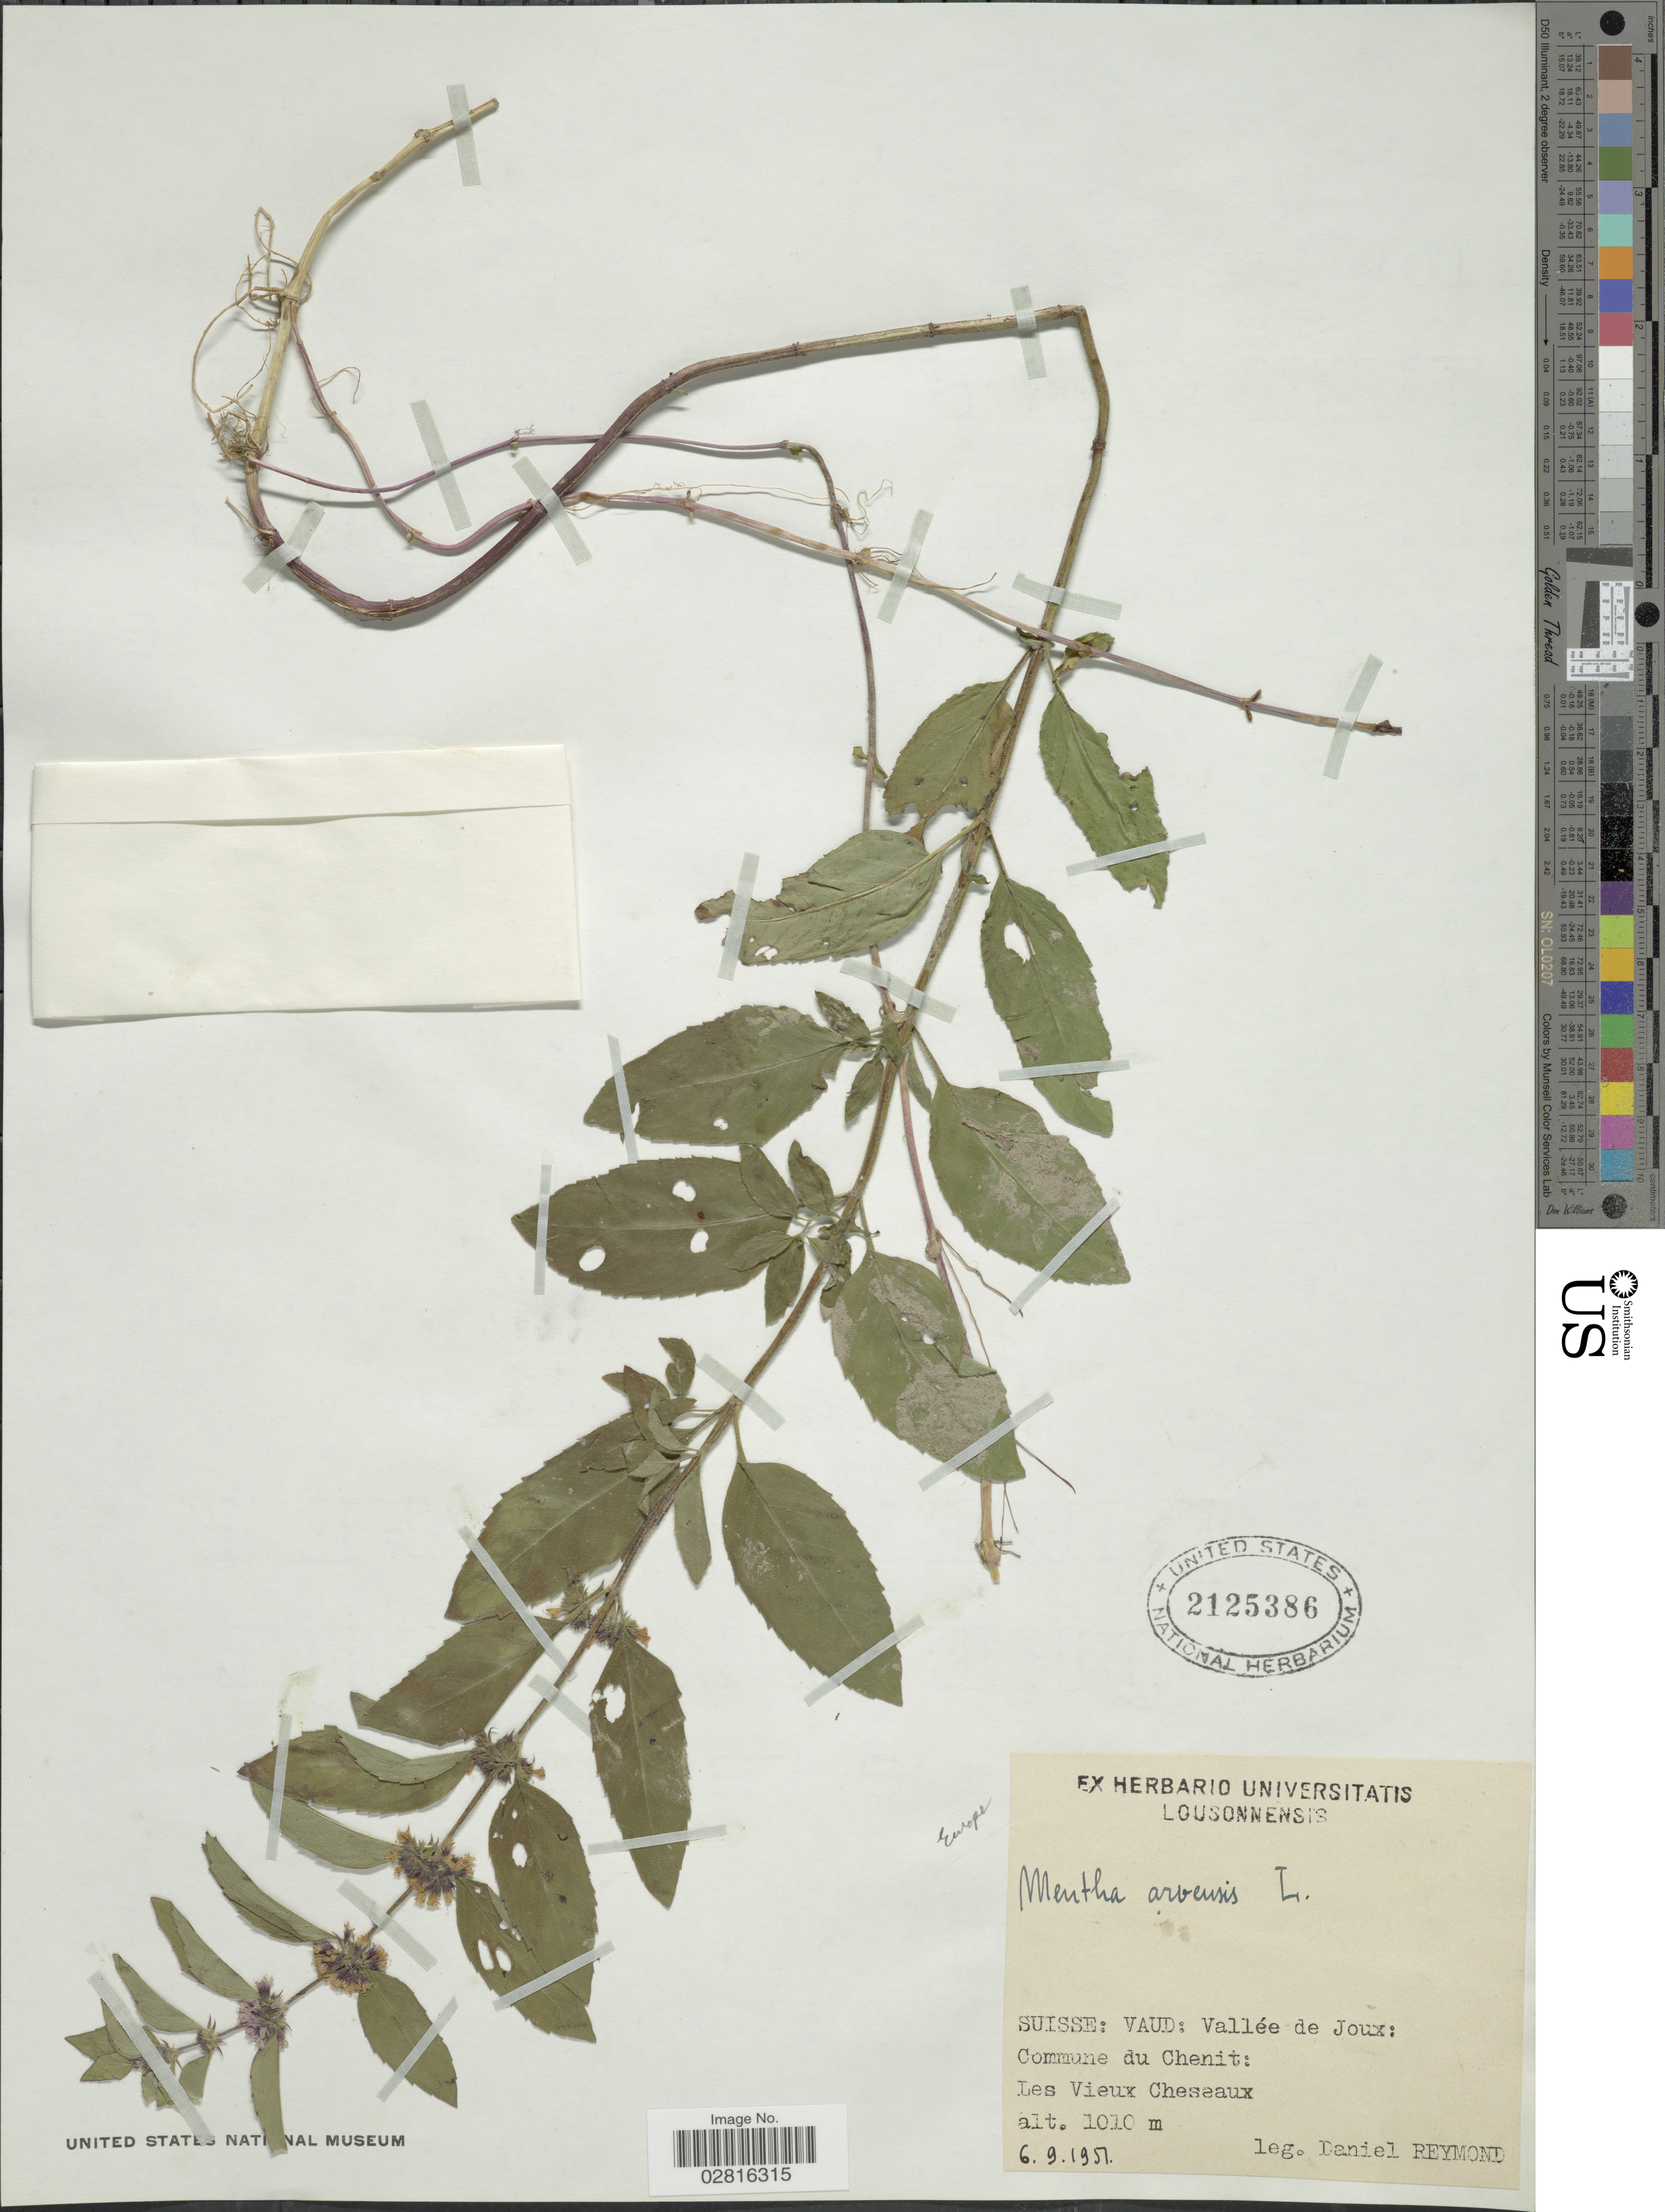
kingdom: Plantae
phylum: Tracheophyta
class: Magnoliopsida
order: Lamiales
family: Lamiaceae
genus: Mentha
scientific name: Mentha arvensis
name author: L.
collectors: D. Reymond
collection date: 1951-09-06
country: Switzerland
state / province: Vaud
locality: Suisse: Vaud: Vallée de Joux: Commune du Chenit: Les Vieux Chesaaux.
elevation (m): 1010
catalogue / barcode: US 2125386